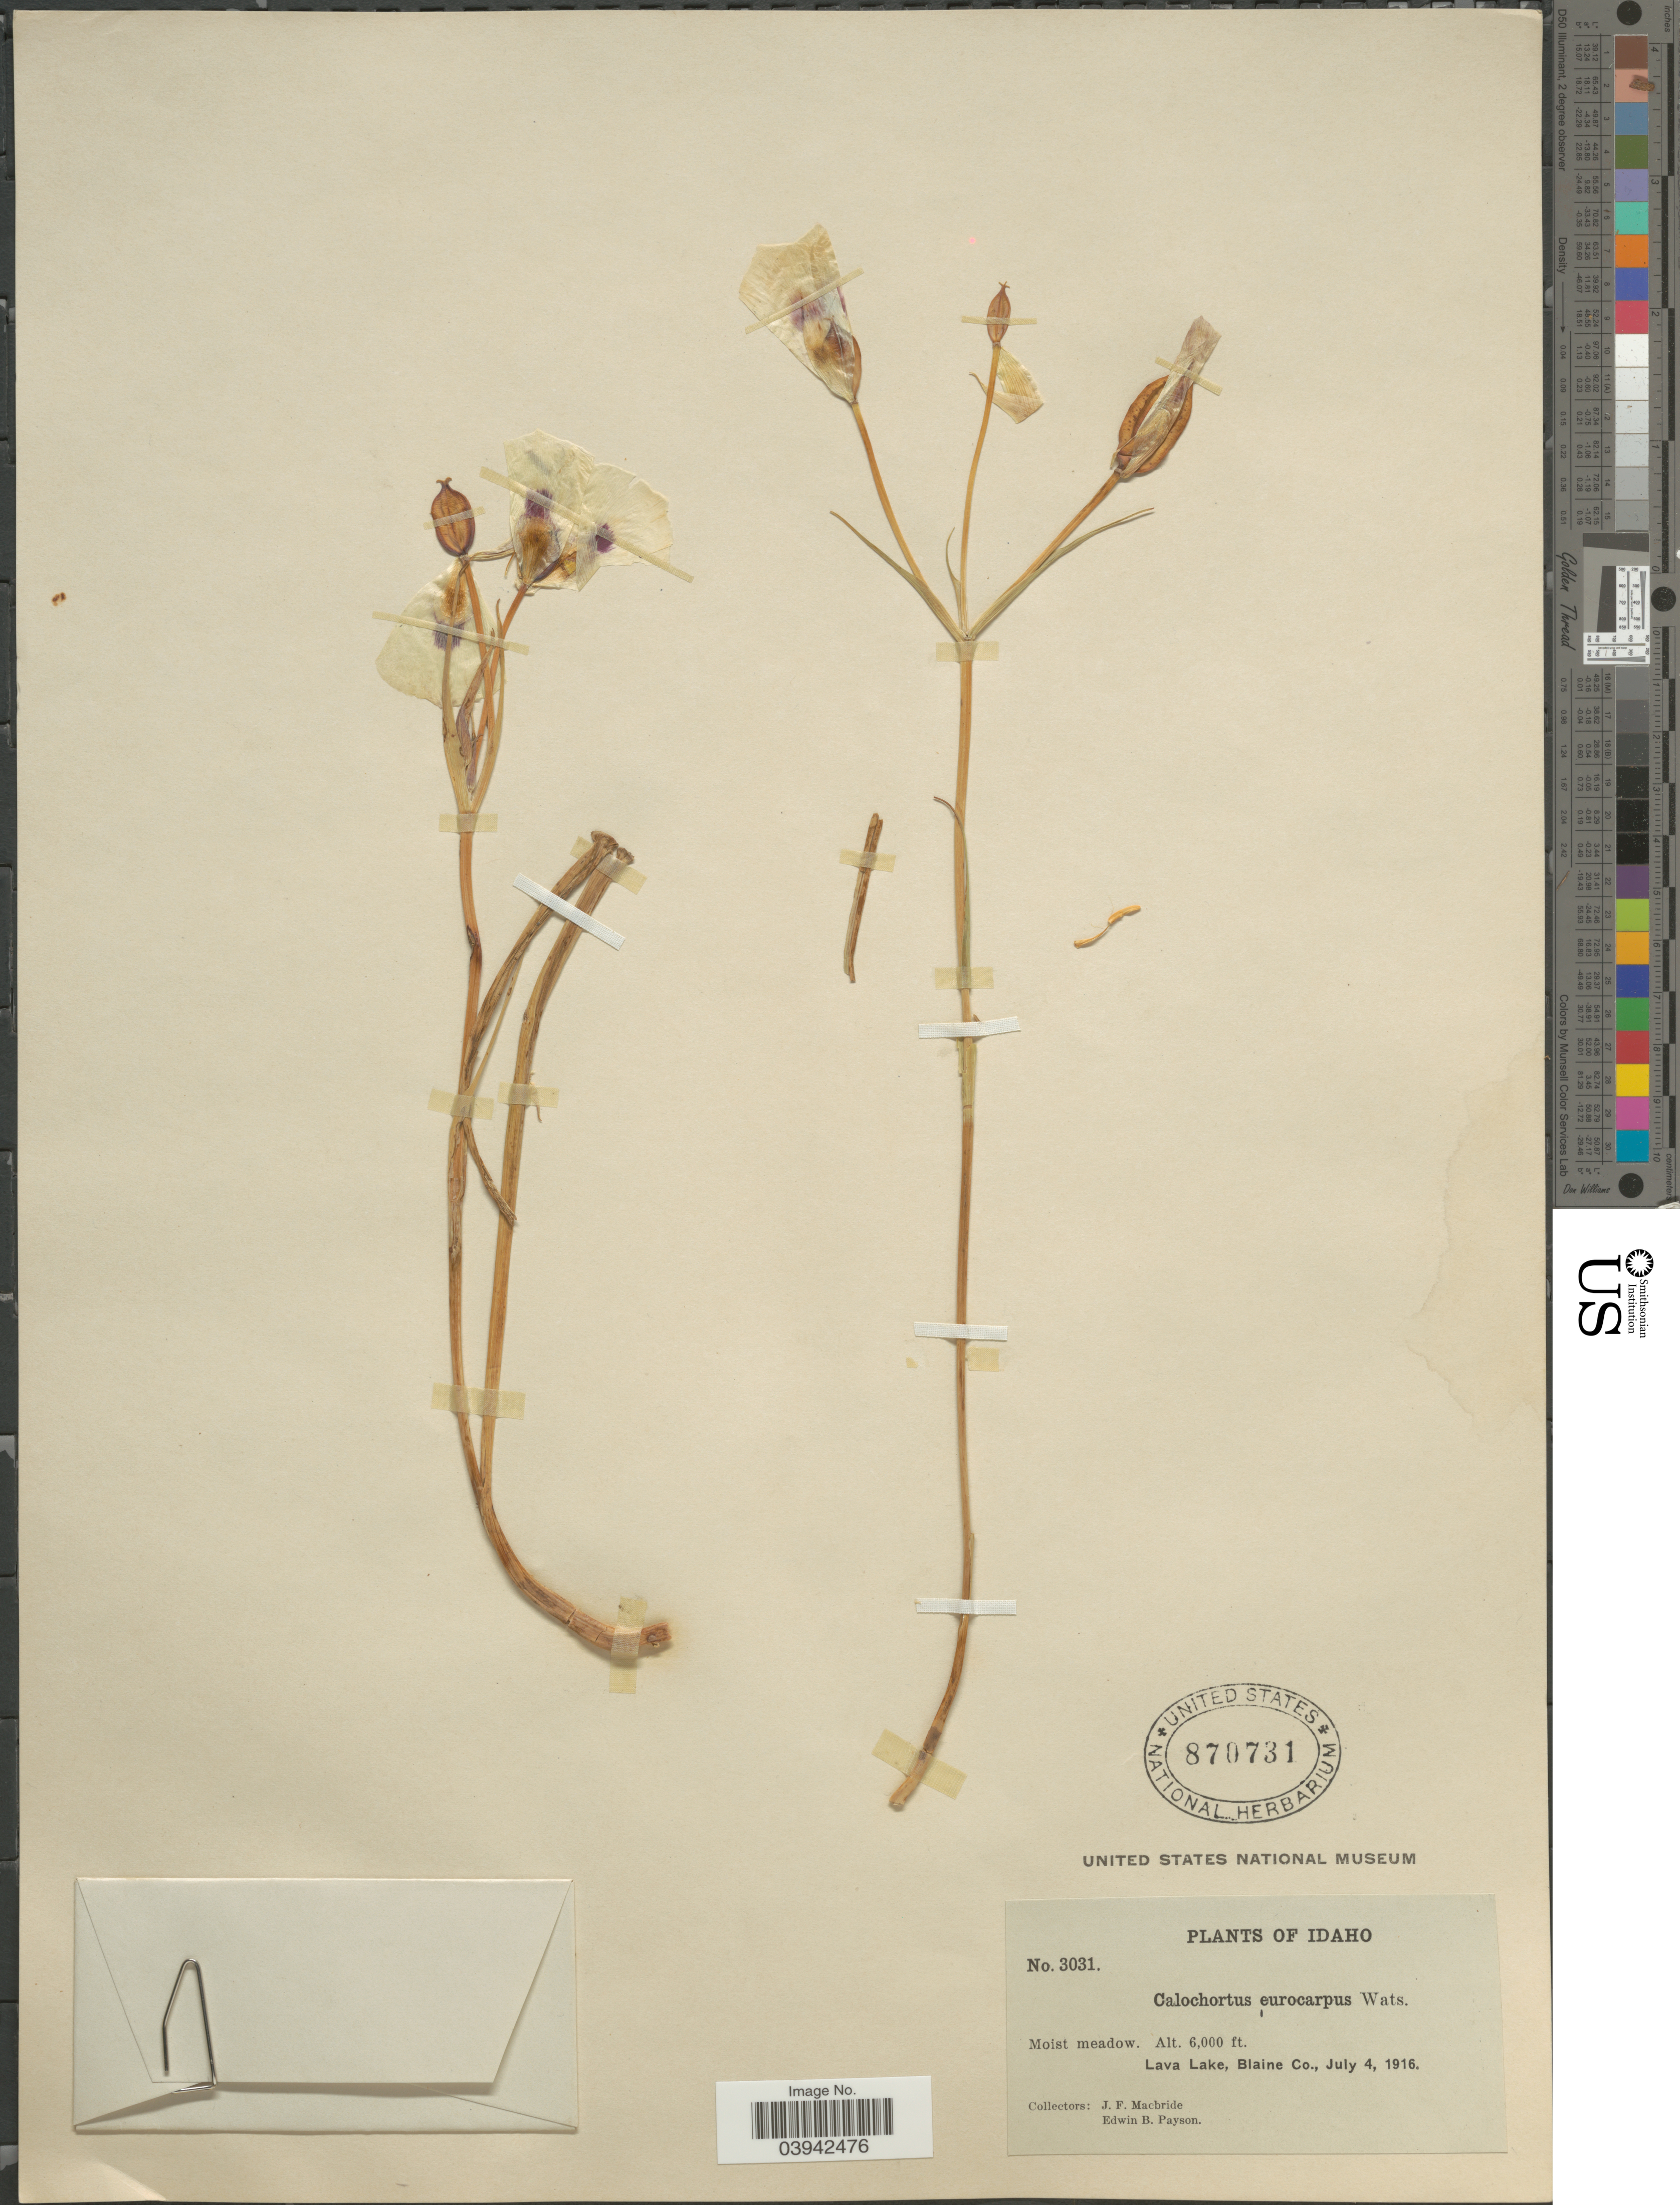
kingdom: Plantae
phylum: Tracheophyta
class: Liliopsida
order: Liliales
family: Liliaceae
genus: Calochortus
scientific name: Calochortus eurycarpus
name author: S. Watson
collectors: J. F. Macbride & E. B. Payson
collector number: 3031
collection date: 1916-07-04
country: United States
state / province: Idaho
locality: Lava Lake, Blaine Co.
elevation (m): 1829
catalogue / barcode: US 870731